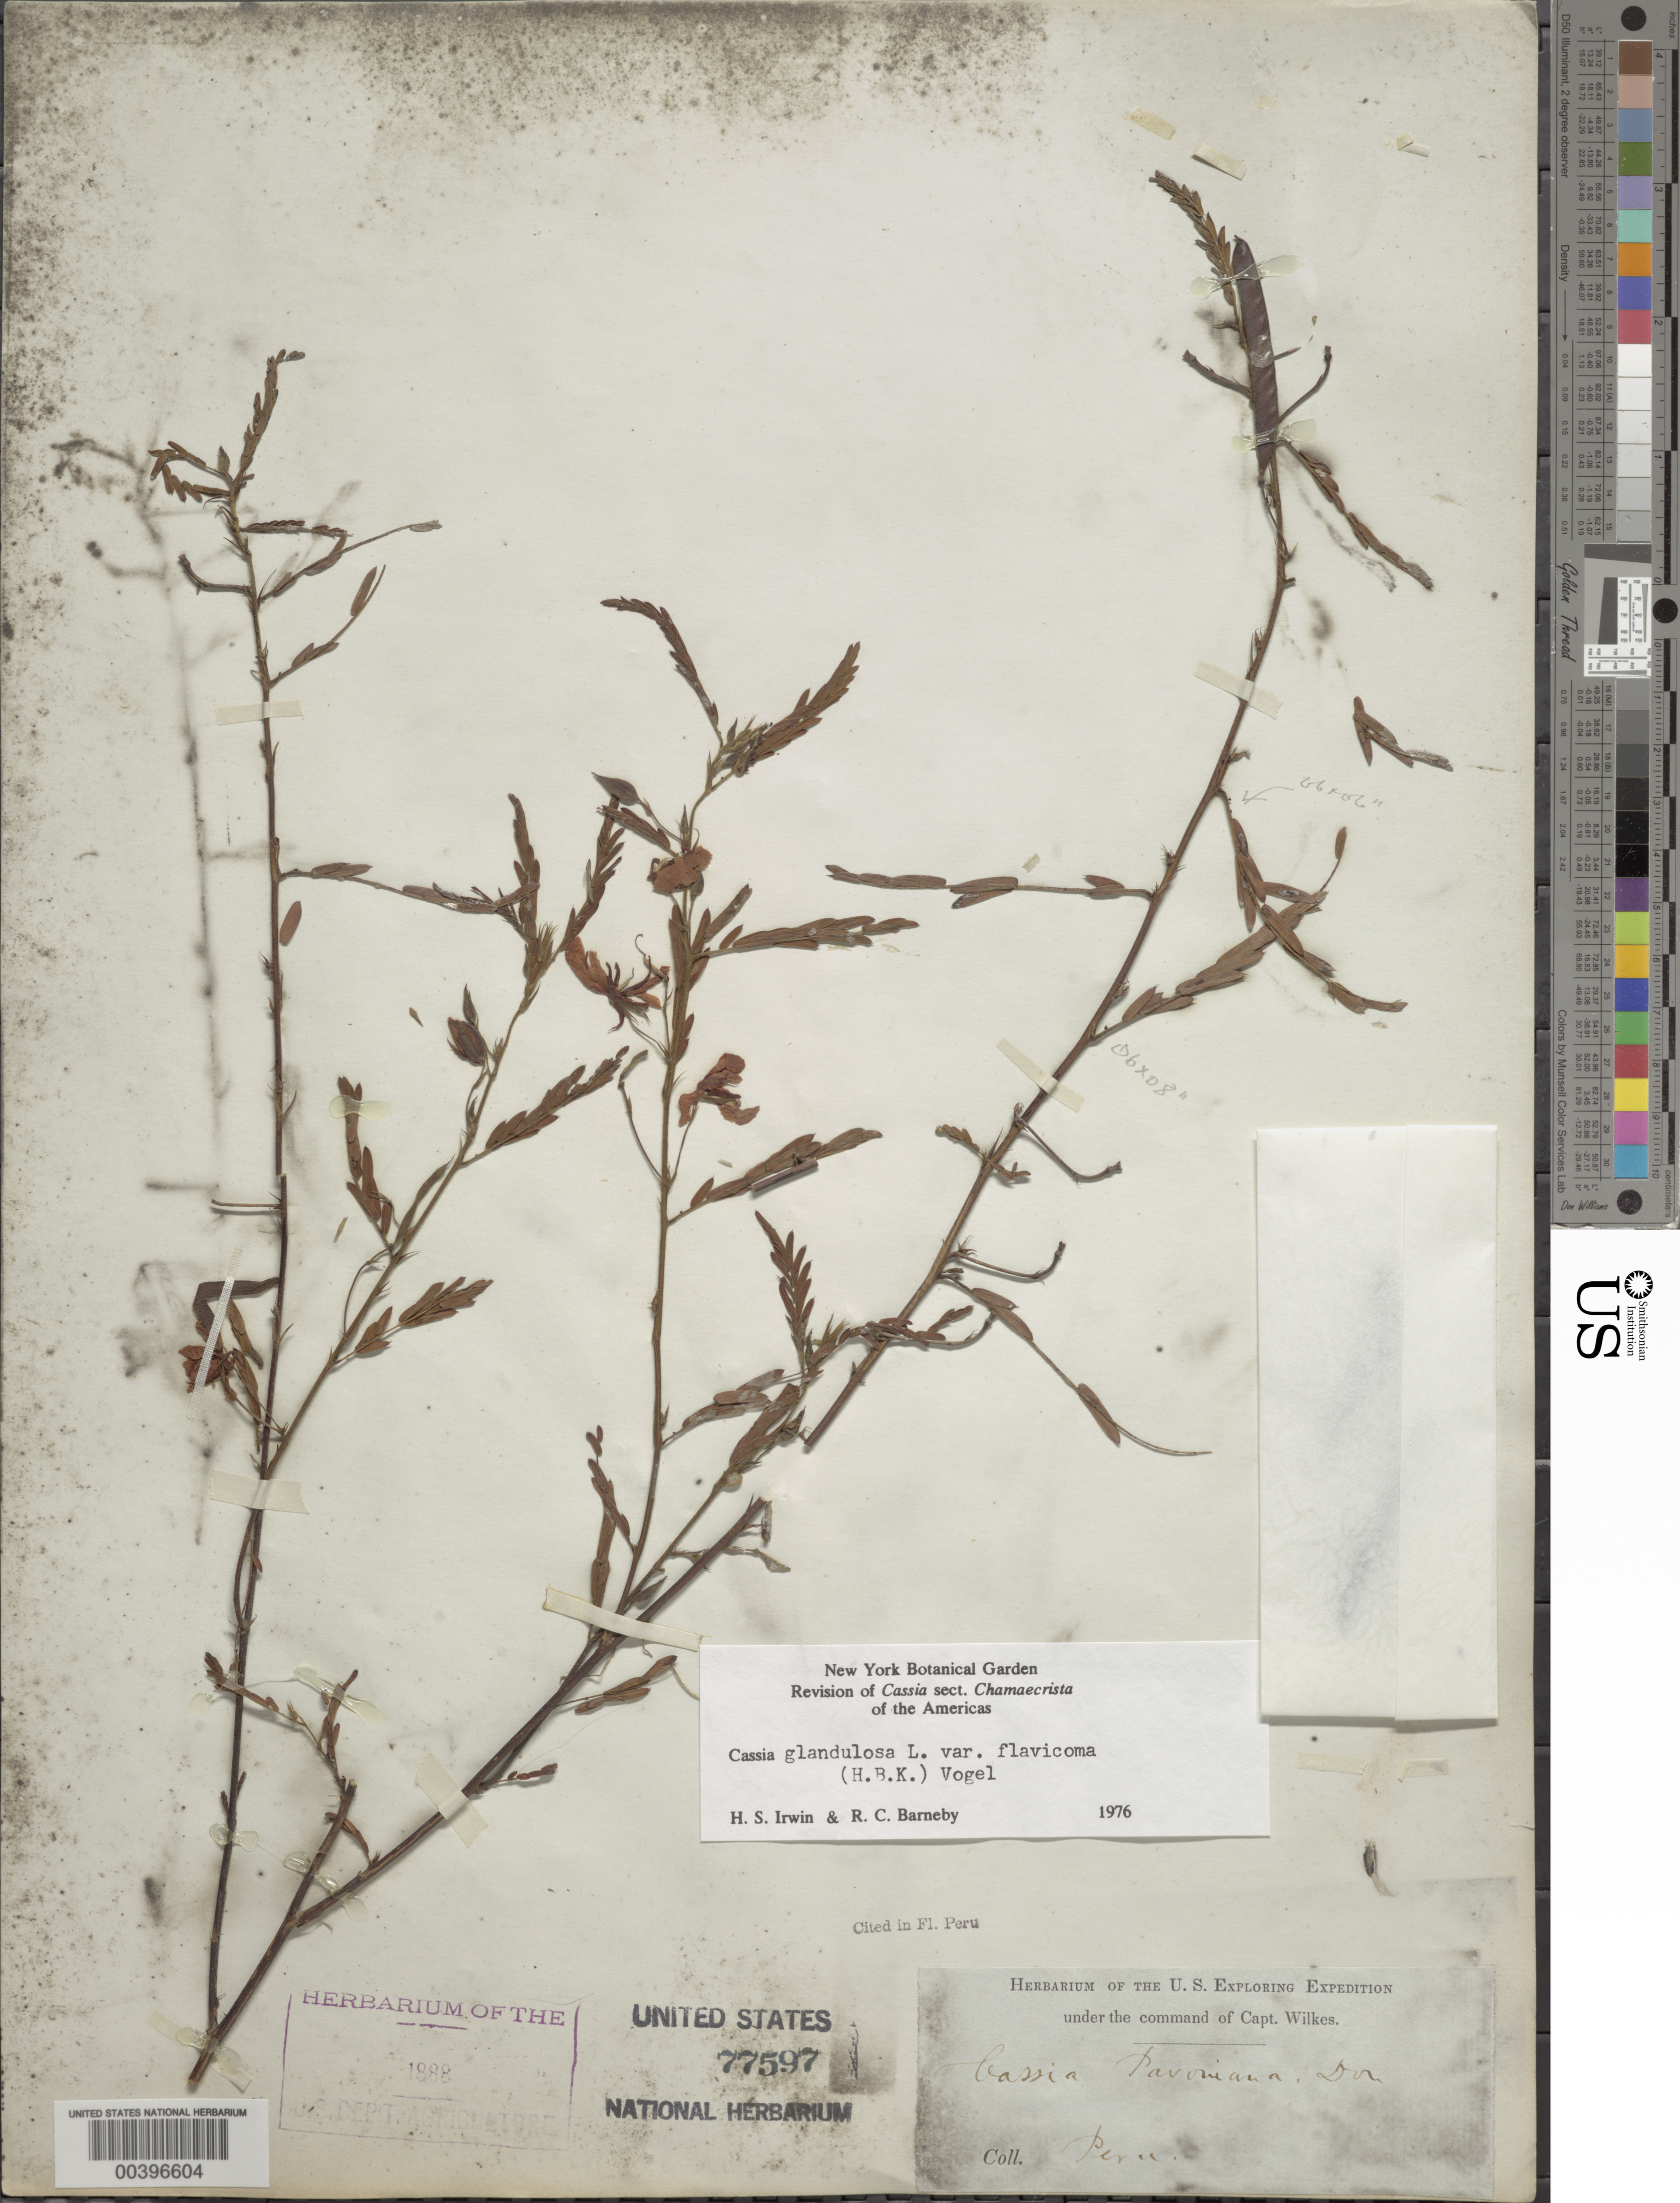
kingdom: Plantae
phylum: Tracheophyta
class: Magnoliopsida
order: Fabales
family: Fabaceae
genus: Chamaecrista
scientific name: Chamaecrista glandulosa var. flavicoma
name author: (Kunth) H.S. Irwin & Barneby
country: Peru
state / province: San Martín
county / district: Mariscal Cáceres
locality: Rio Huallaga, margen Derecha del; Balsa Probana; dtto. Tocache Nuevo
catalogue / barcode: US 77597